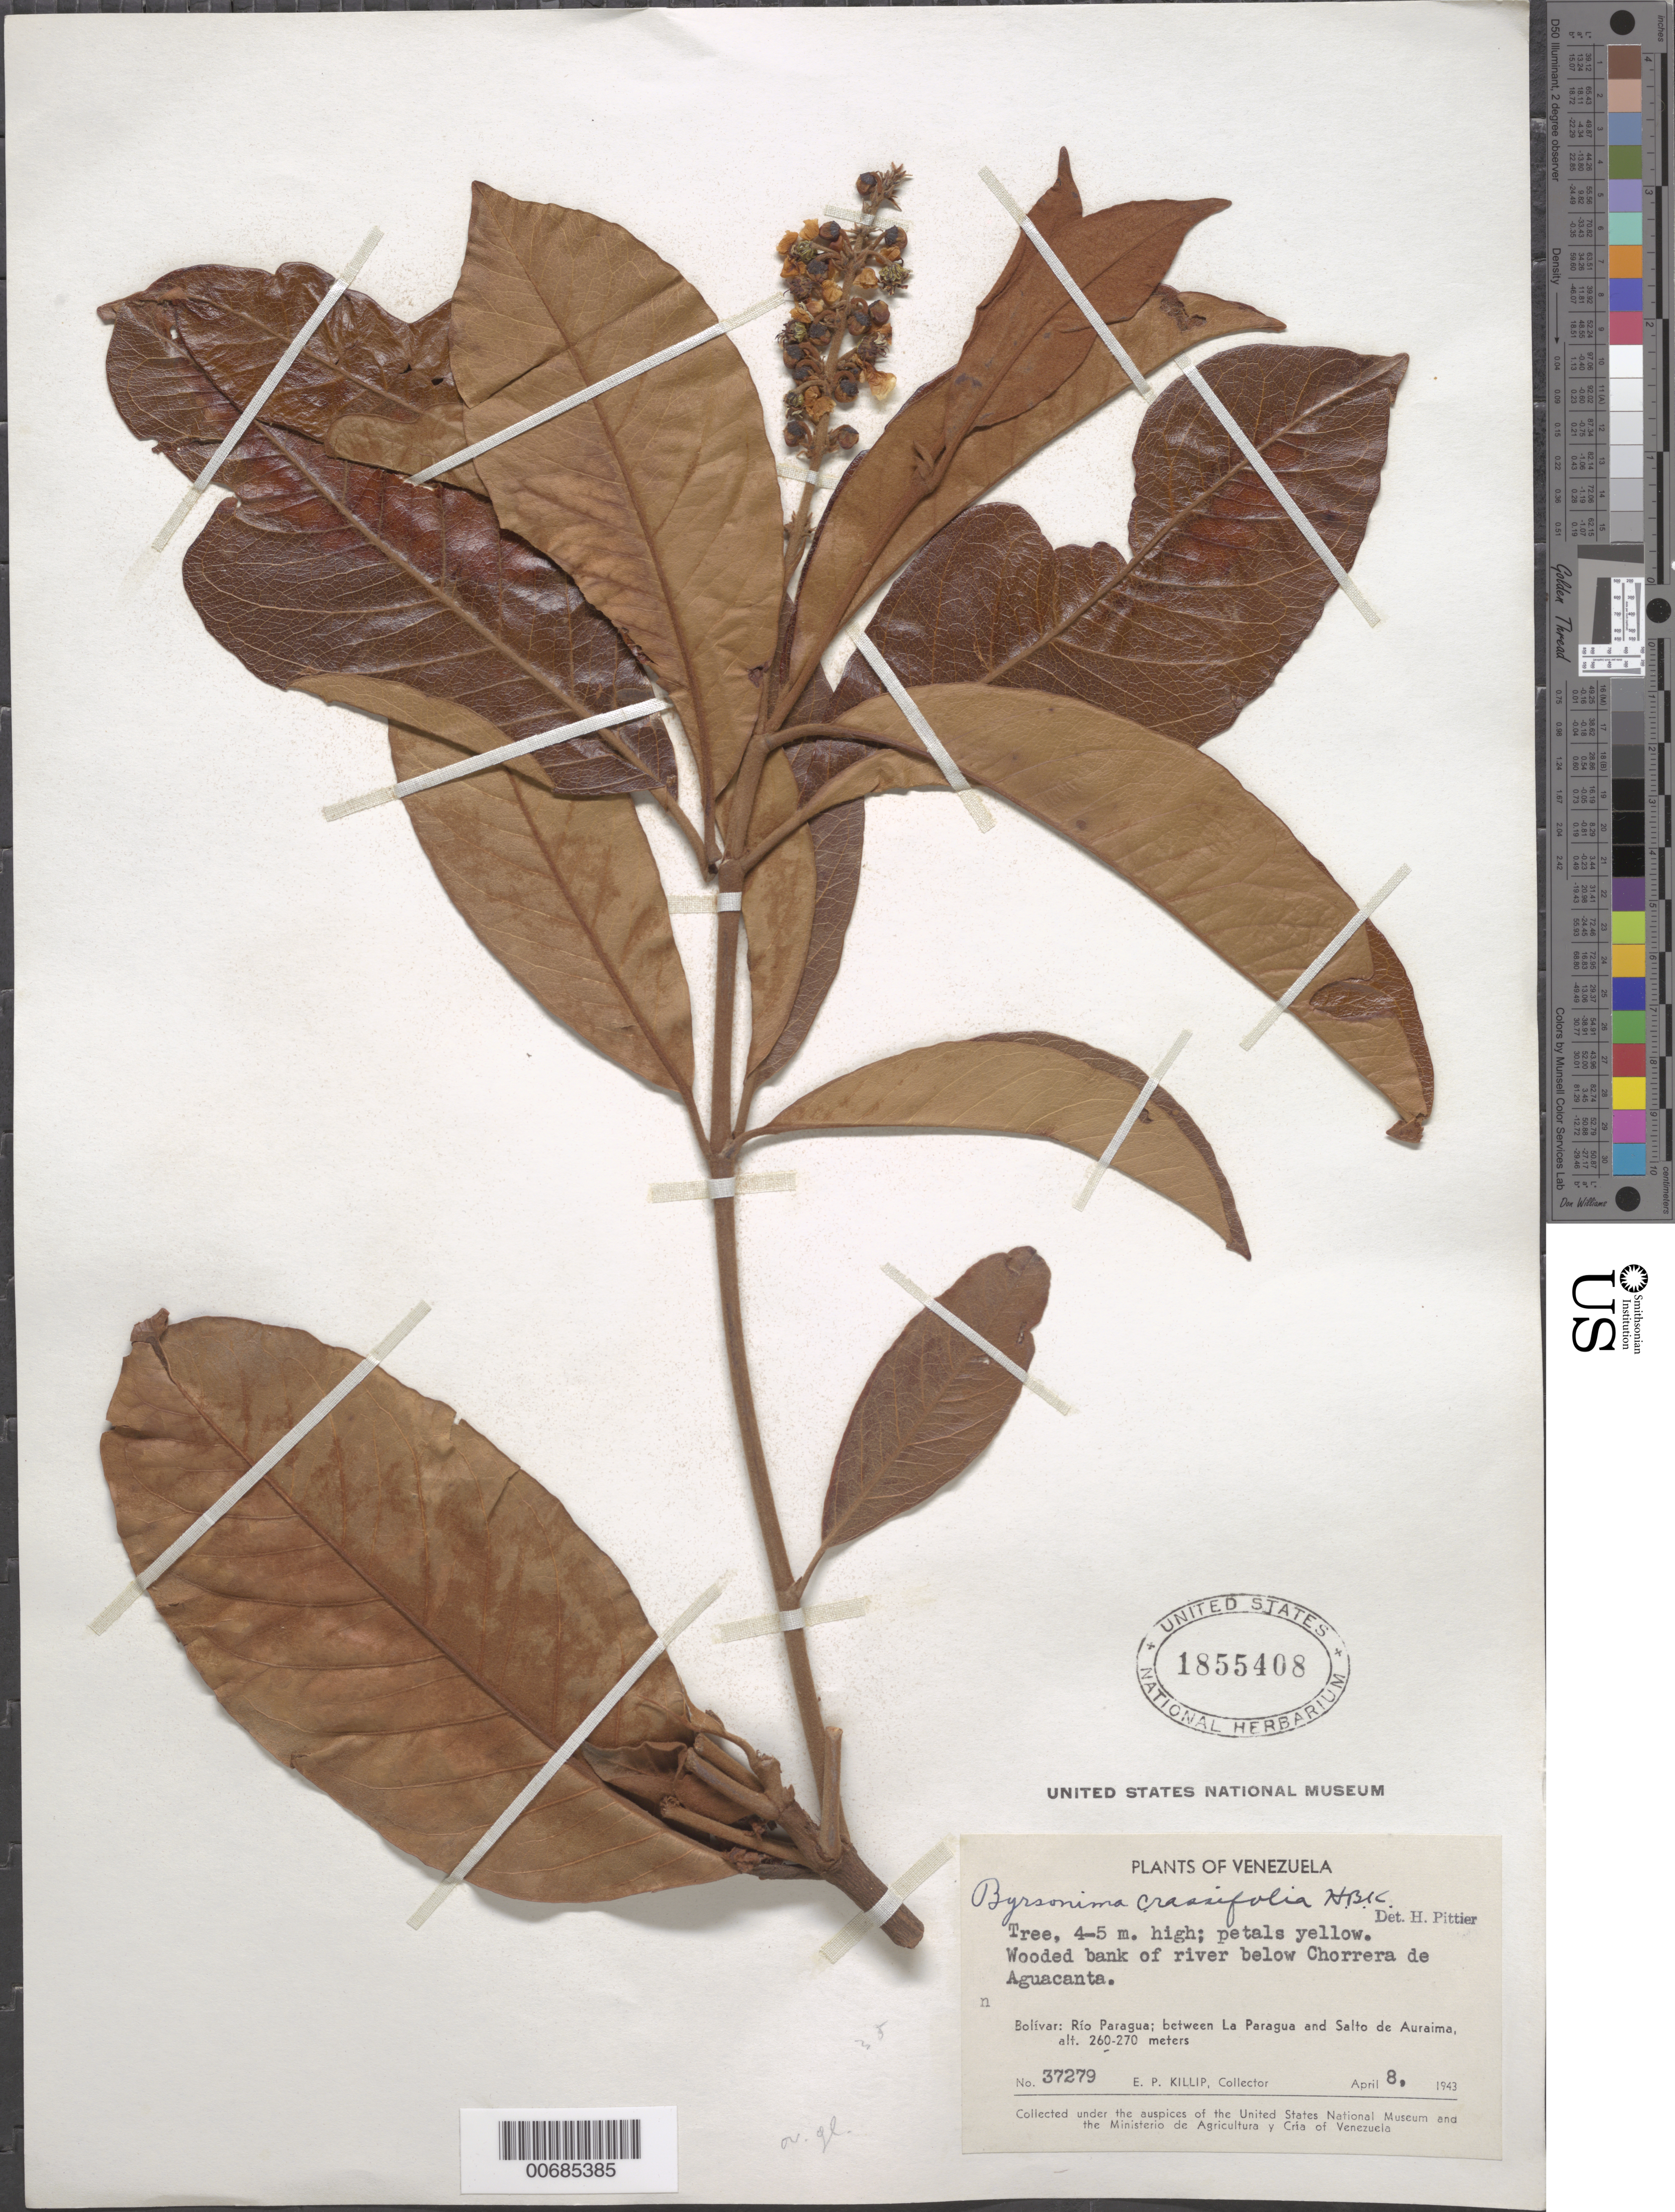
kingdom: Plantae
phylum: Tracheophyta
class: Magnoliopsida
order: Malpighiales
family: Malpighiaceae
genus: Byrsonima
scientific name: Byrsonima crassifolia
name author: (L.) Kunth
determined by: Pittier, Henri F.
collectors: E. P. Killip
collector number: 37279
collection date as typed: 8-Apr-43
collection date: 1943-04-08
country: Venezuela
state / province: Bolívar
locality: Río Paragua, between La Paragua and Salto de Auraima, below Chorrera de Aguacanta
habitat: Wooded bank of river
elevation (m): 260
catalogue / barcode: US 1855408